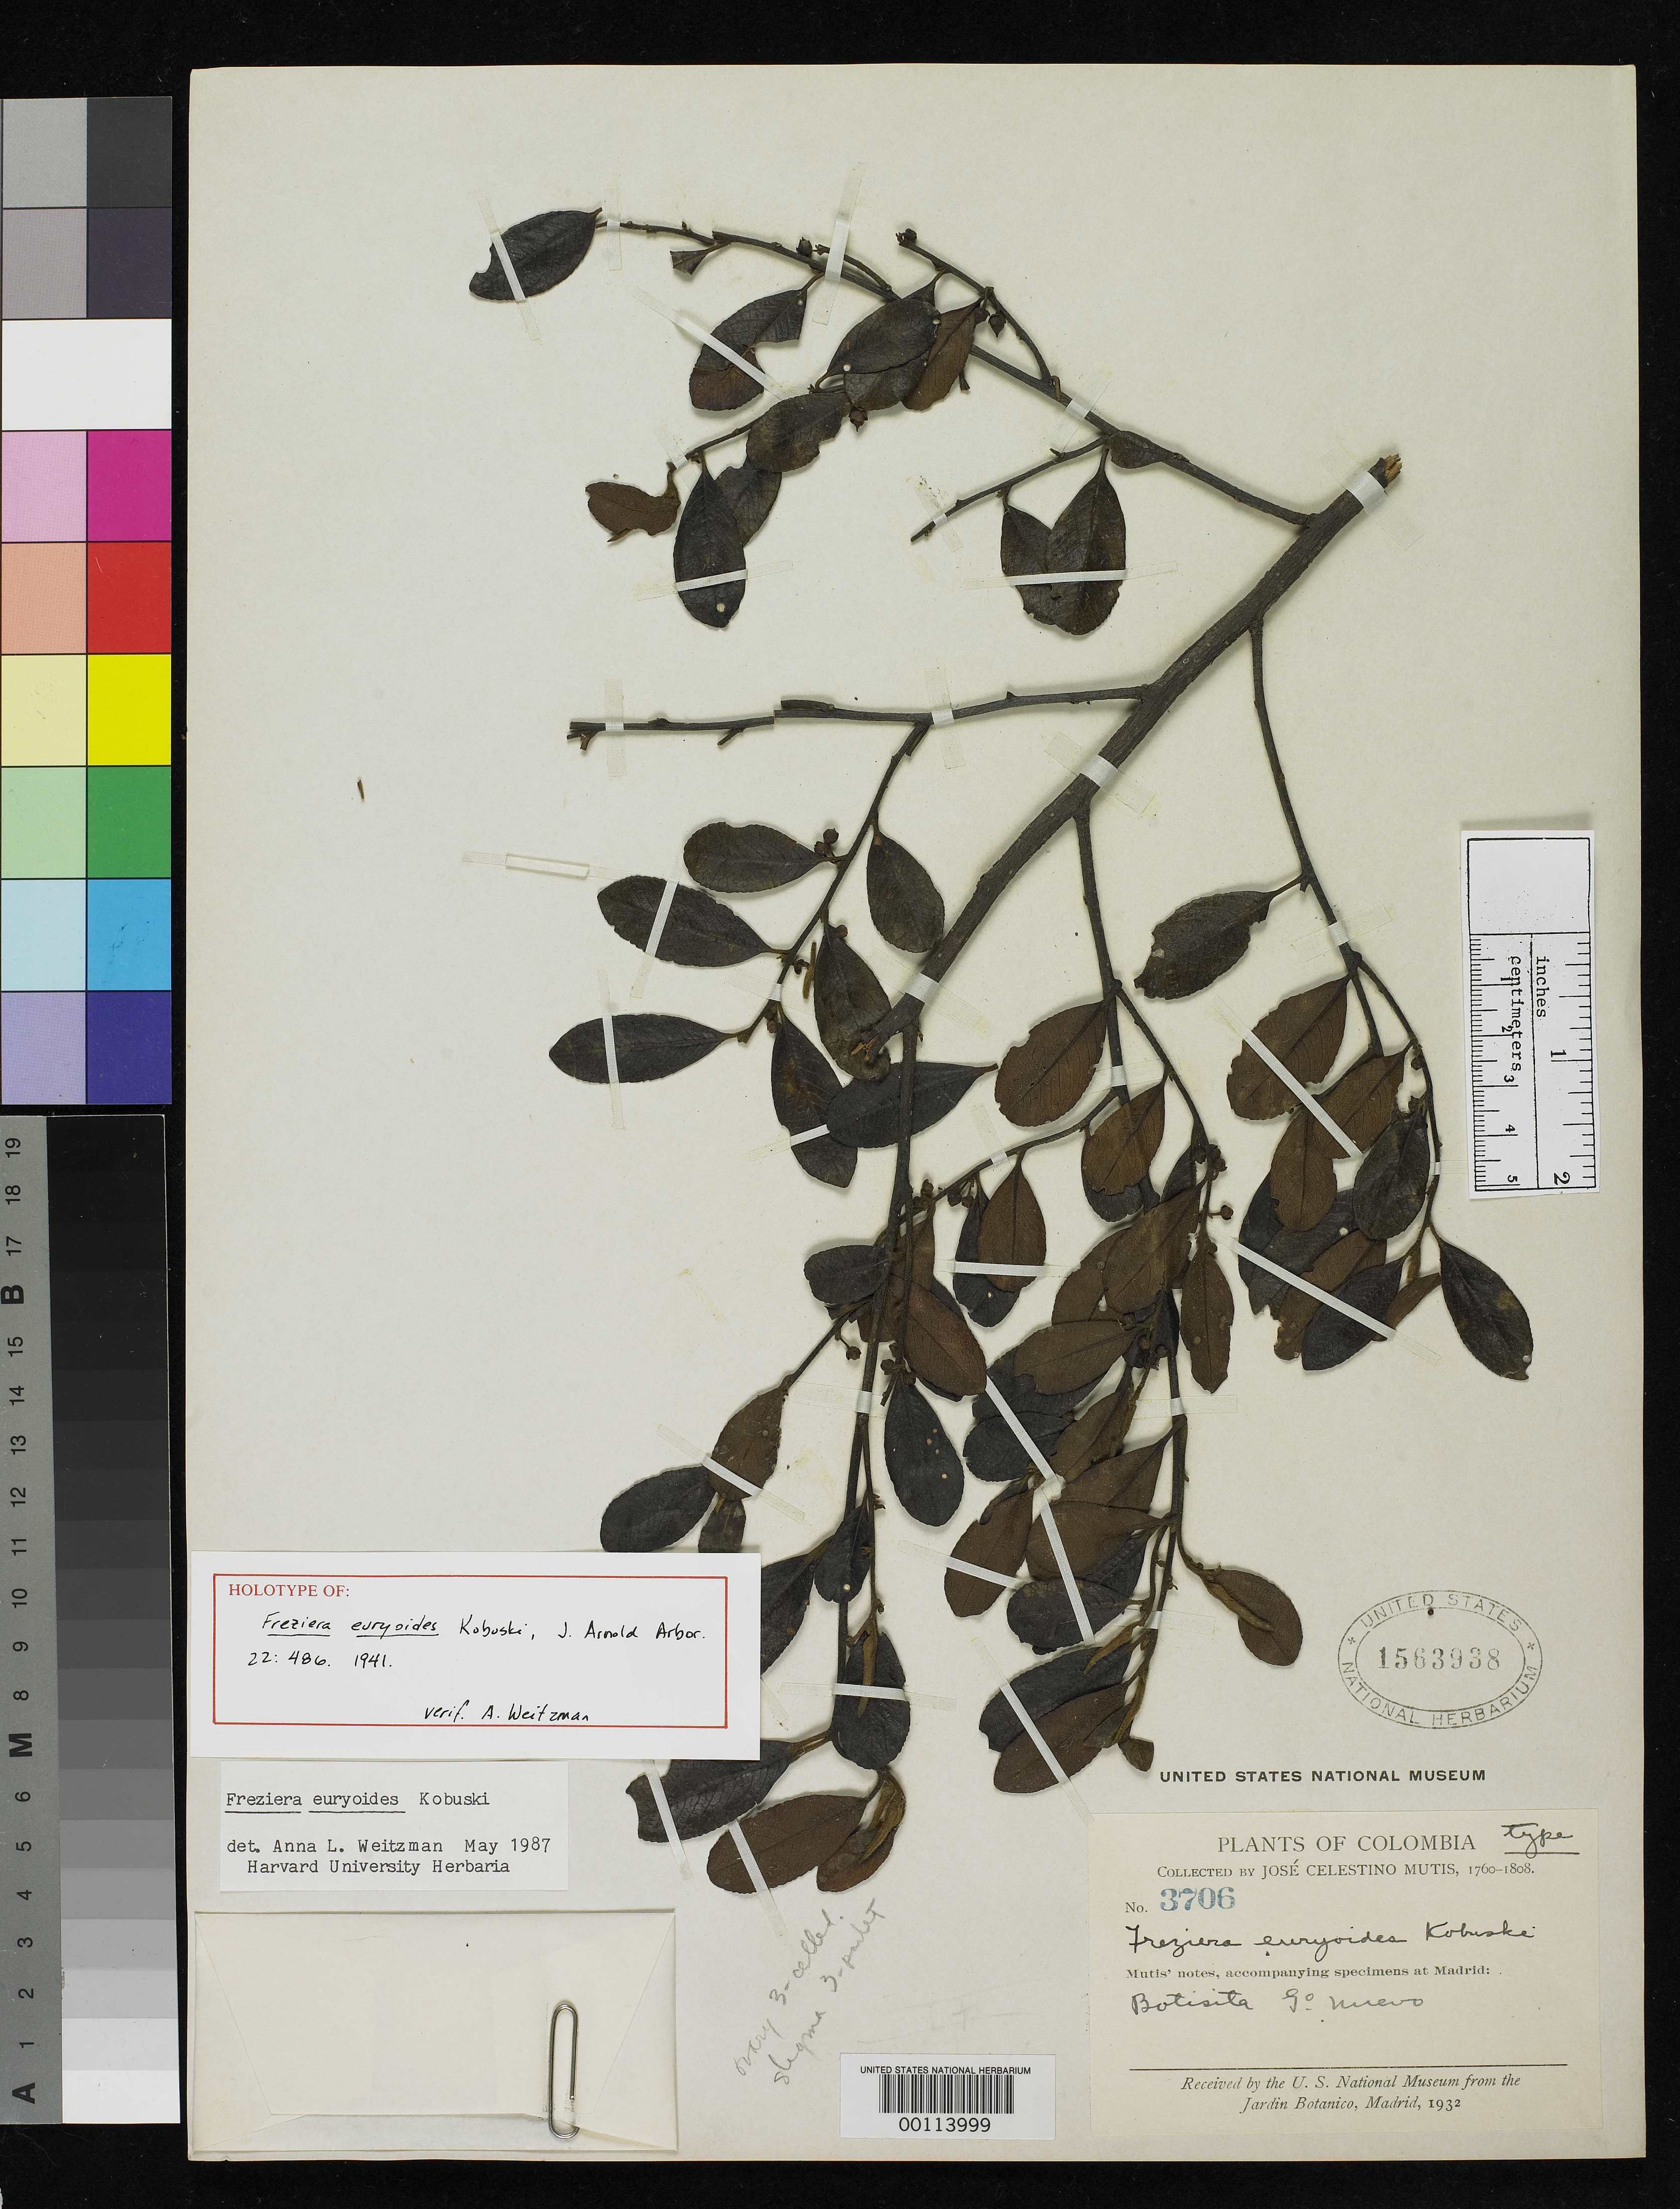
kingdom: Plantae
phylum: Tracheophyta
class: Magnoliopsida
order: Ericales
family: Pentaphylacaceae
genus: Freziera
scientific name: Freziera euryoides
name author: Kobuski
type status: Holotype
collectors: J. C. B. Mutis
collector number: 3706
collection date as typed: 1760 to -- --- 1808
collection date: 1760/1808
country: Colombia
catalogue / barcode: US 1563938